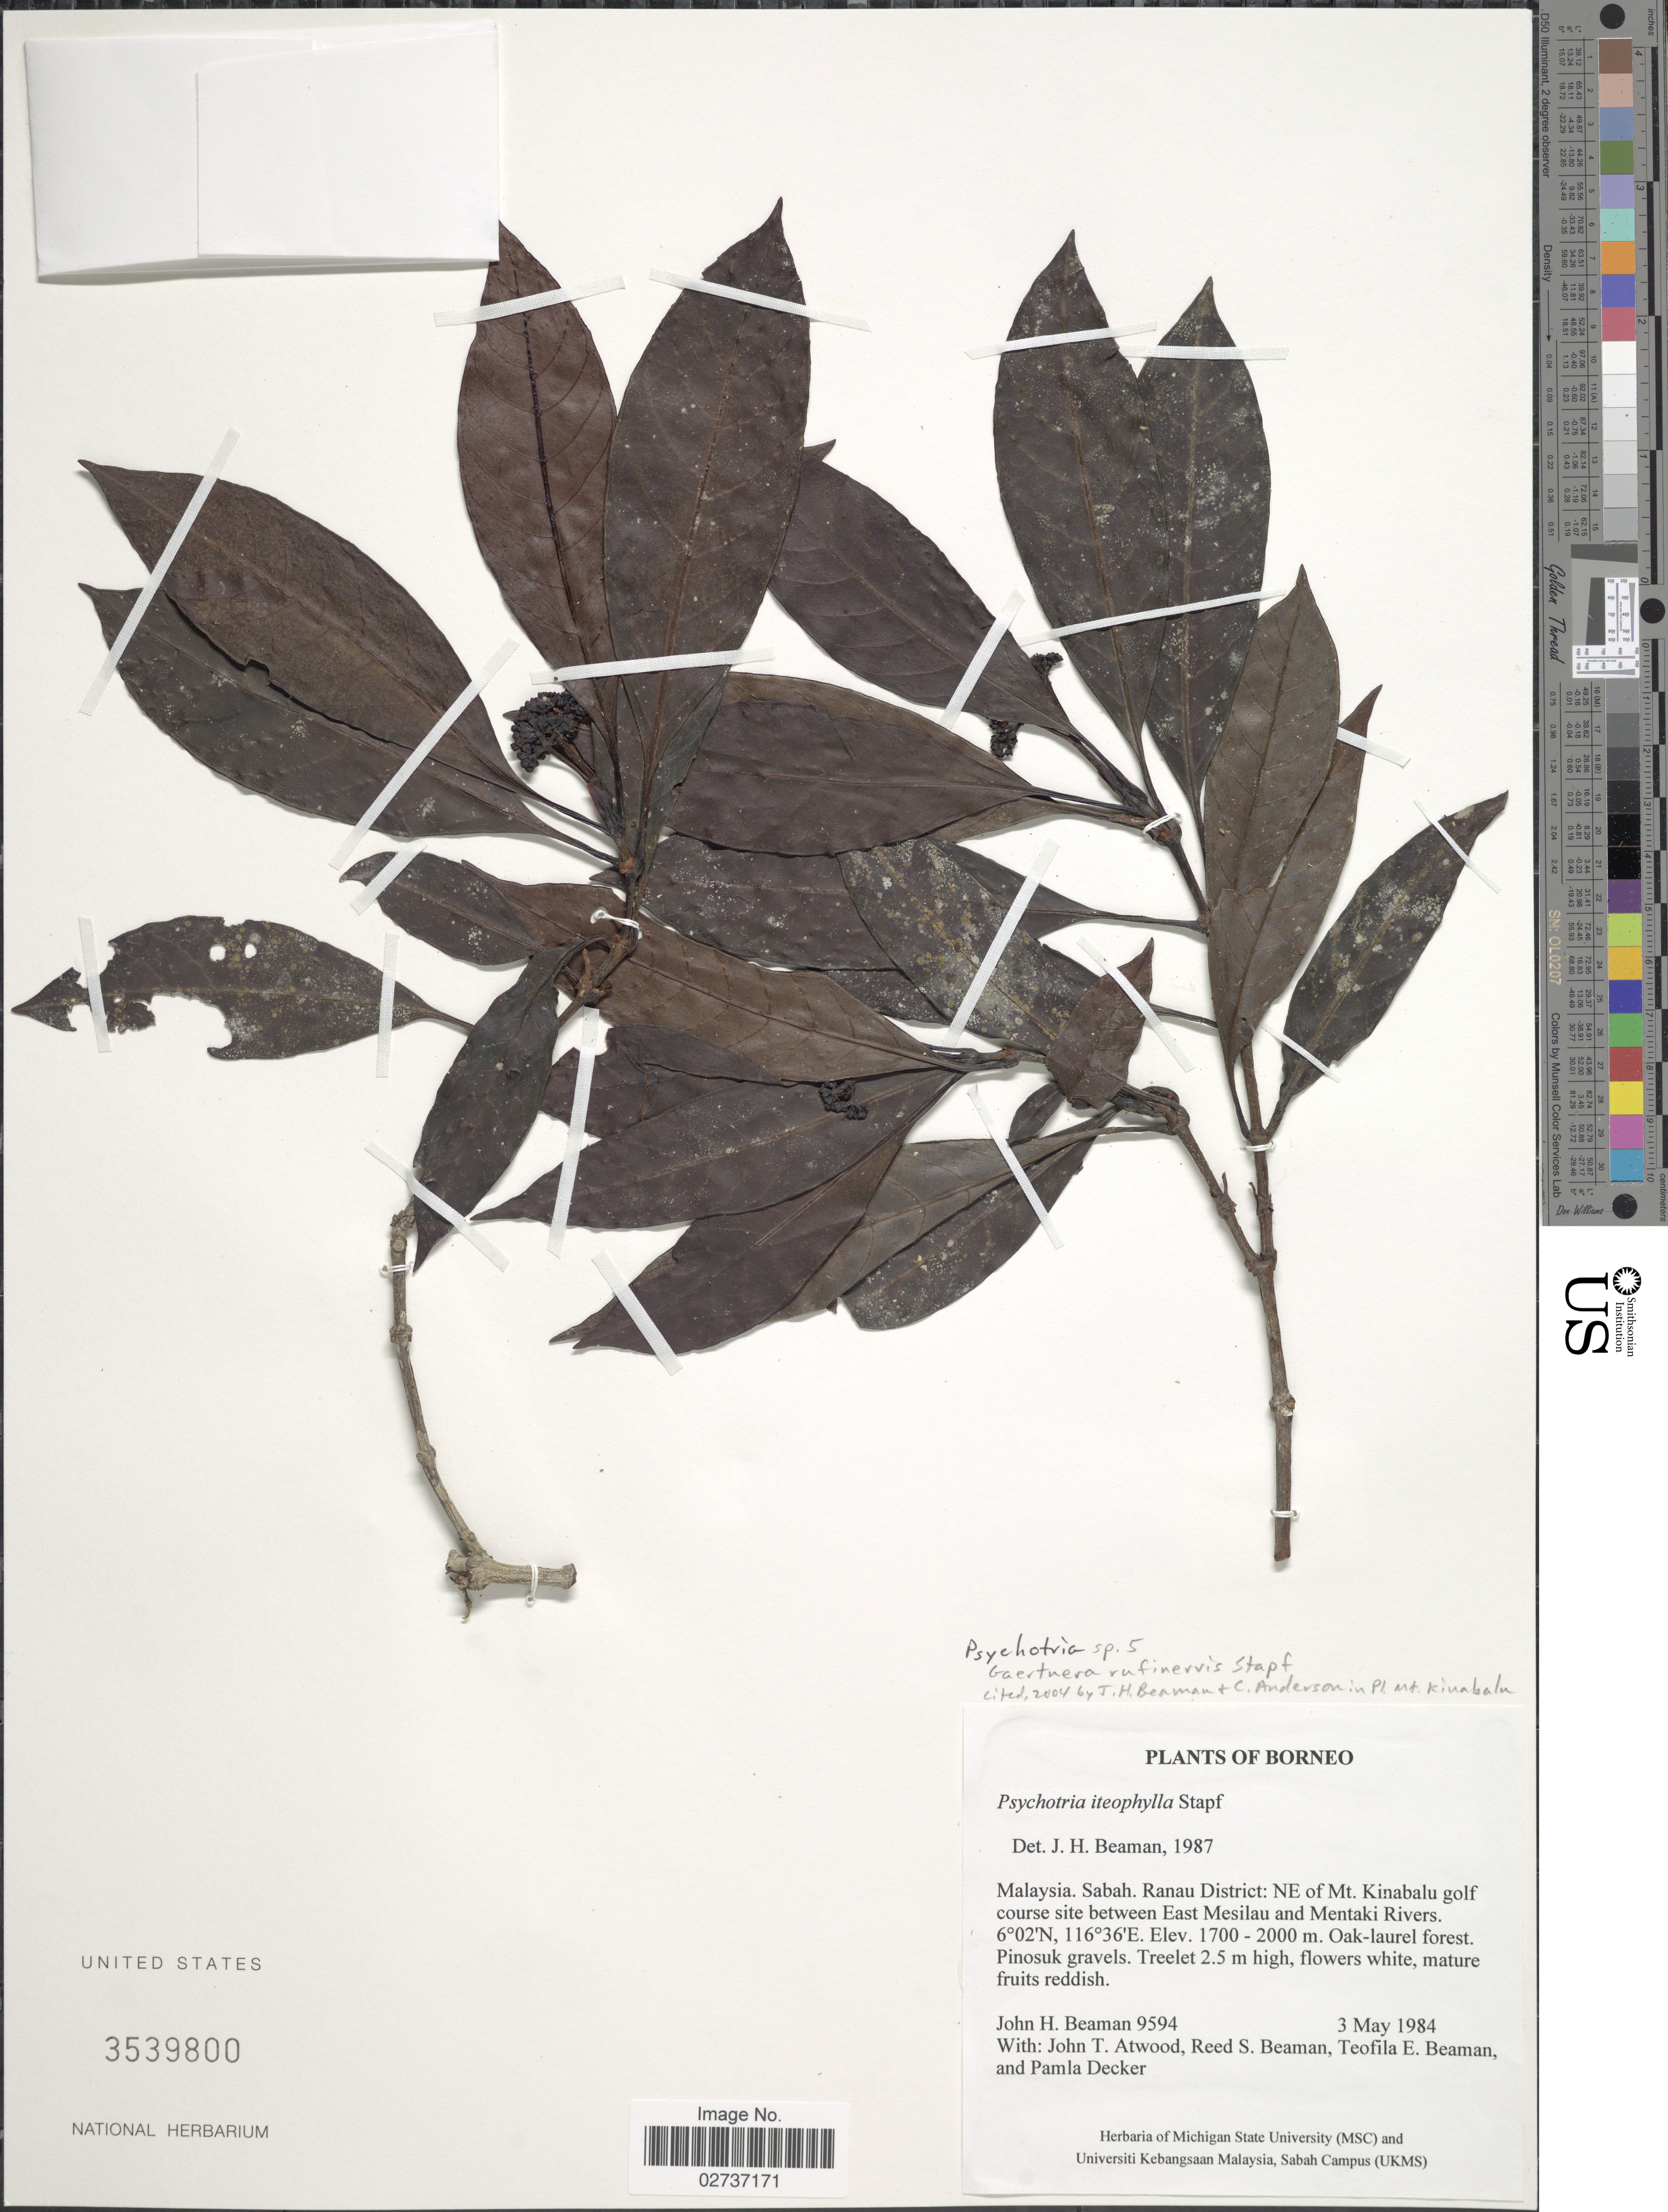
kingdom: Plantae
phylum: Tracheophyta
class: Magnoliopsida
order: Gentianales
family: Rubiaceae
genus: Psychotria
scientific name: Psychotria sp.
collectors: J. H. Beaman, J. T. Atwood, R. S. Beaman, T. E. Beaman & P. Decker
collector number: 9594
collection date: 1984-05-03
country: Malaysia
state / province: Sabah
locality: Borneo, Ranau District: NE of Mt. Kinabalu golf course site between East Mesilau and Mentaki Rivers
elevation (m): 1700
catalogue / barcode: US 3539800